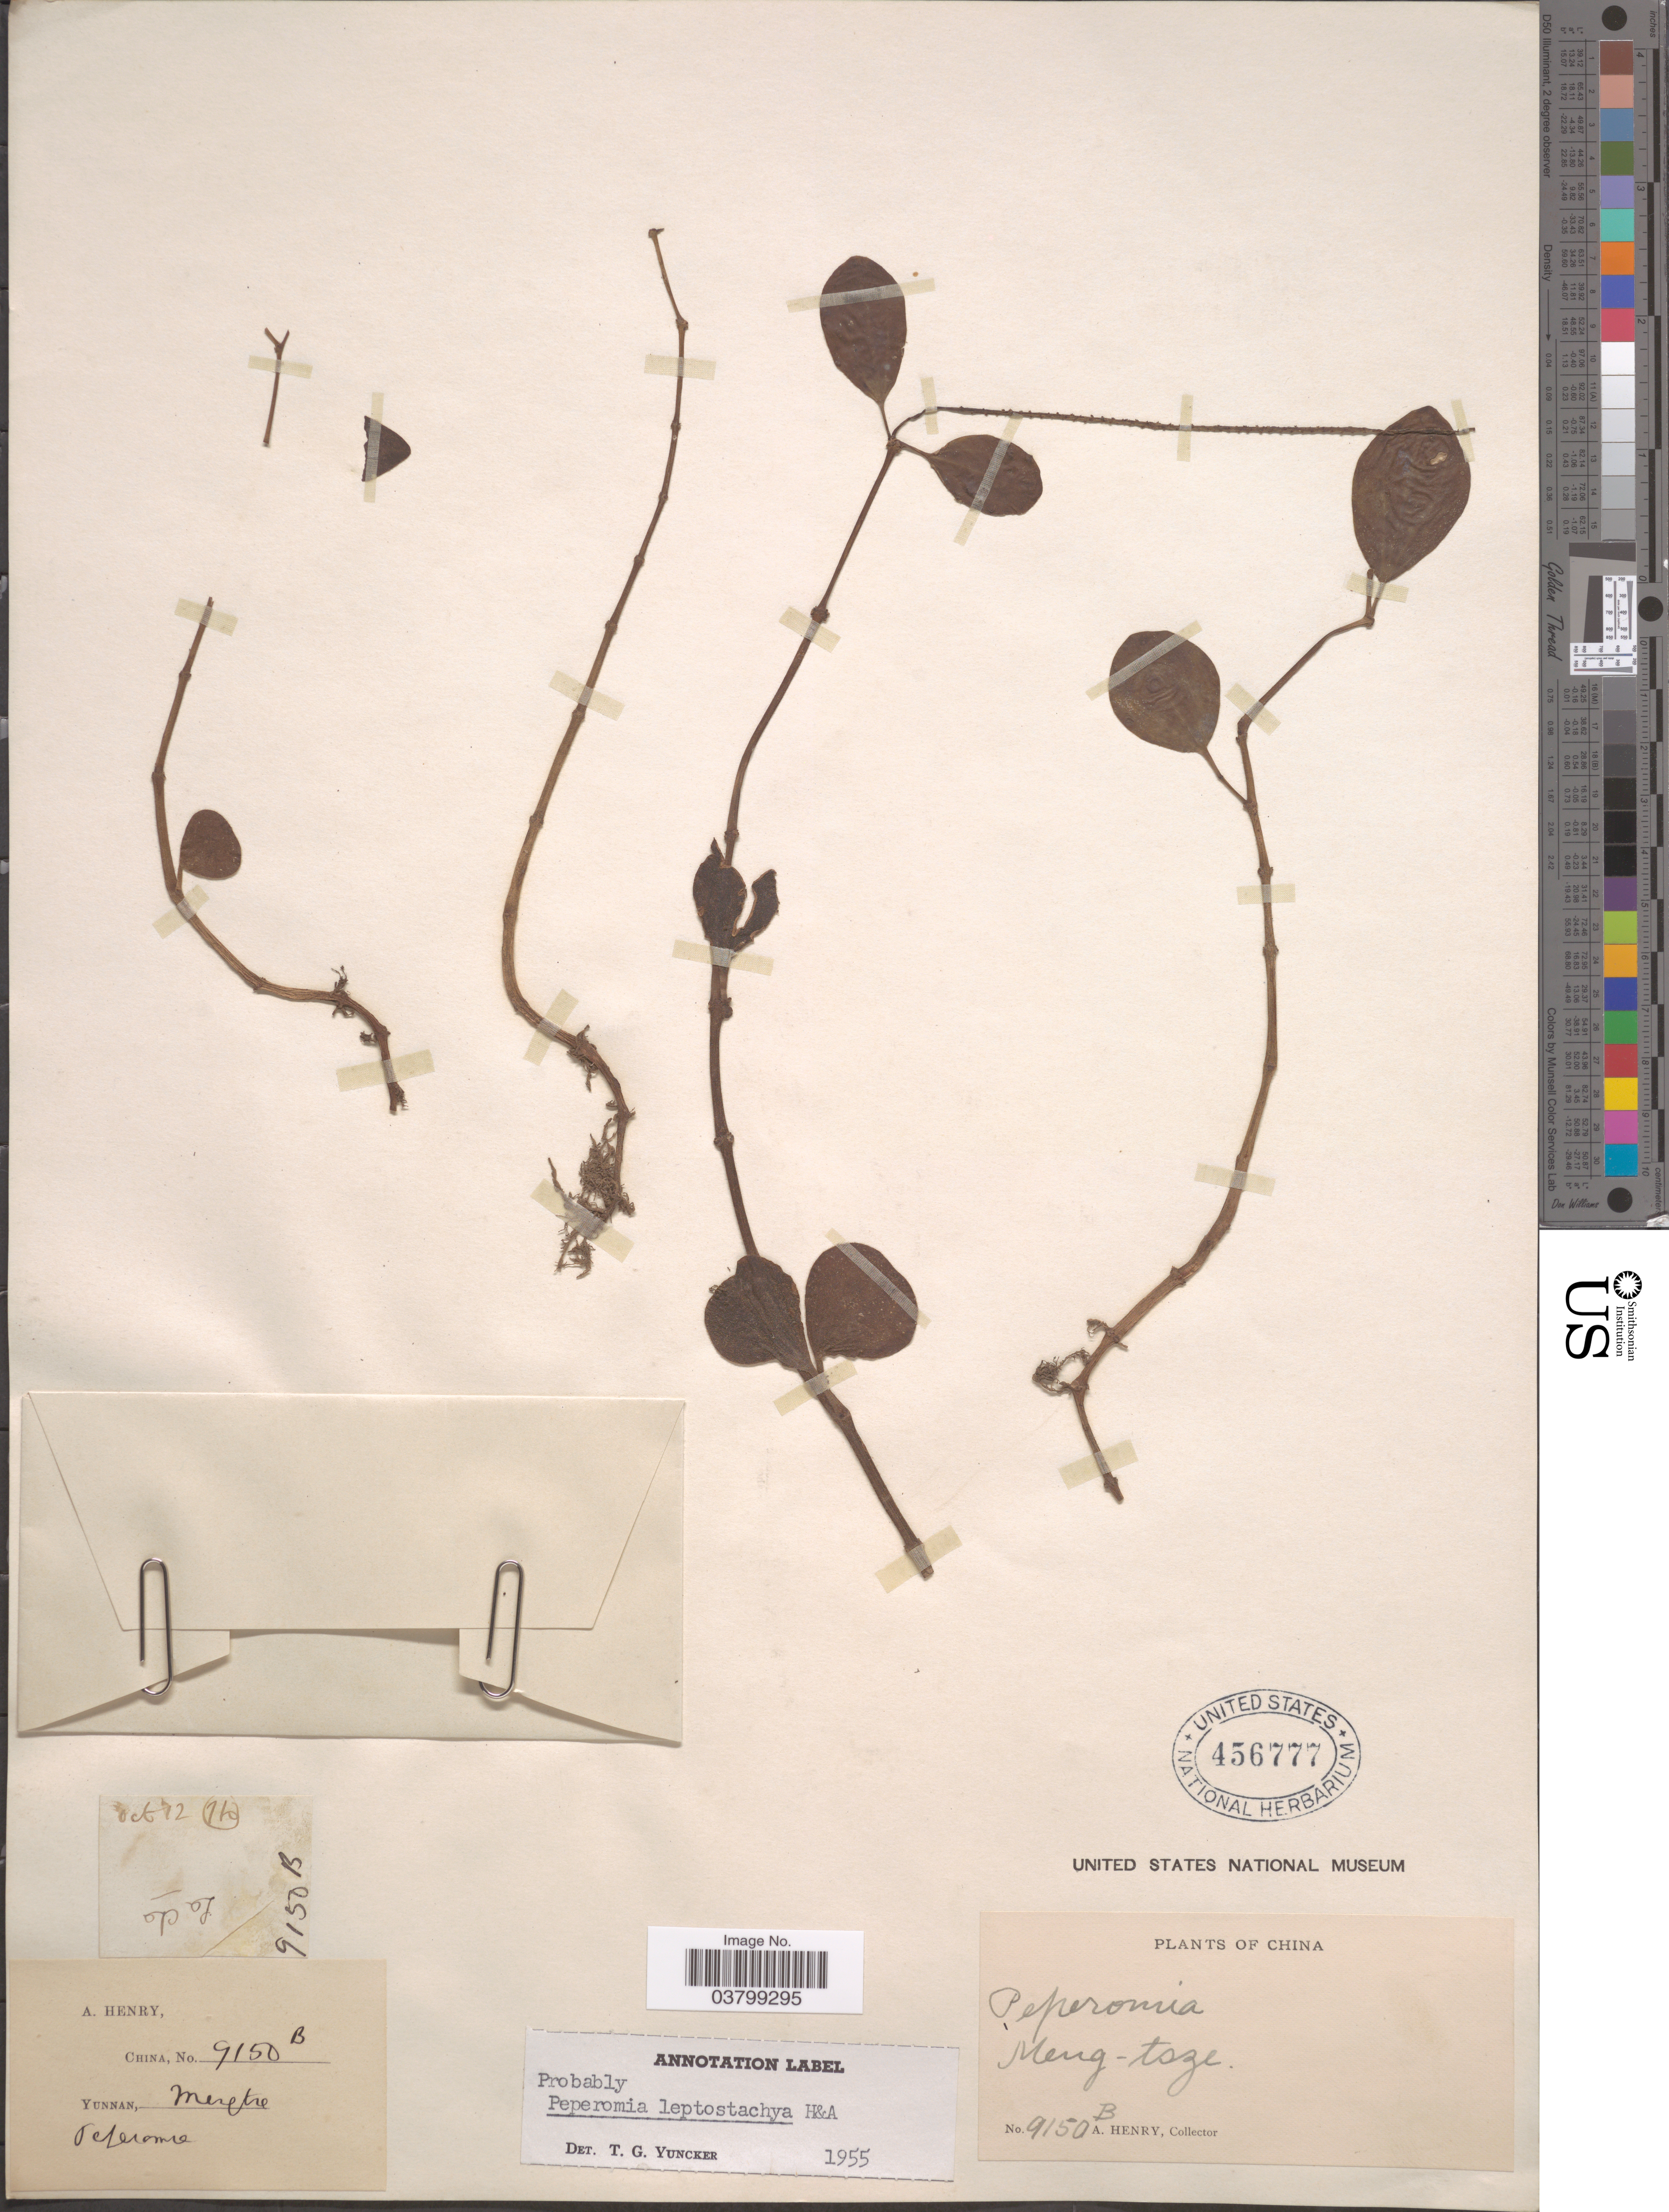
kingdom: Plantae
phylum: Tracheophyta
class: Magnoliopsida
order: Piperales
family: Piperaceae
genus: Peperomia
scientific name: Peperomia leptostachya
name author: Hook. & Arn.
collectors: A. Henry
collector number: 9150 B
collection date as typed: Transcribed d/m/y: /10/12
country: China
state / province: Yunnan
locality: Meng - tsze.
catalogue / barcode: US 456777